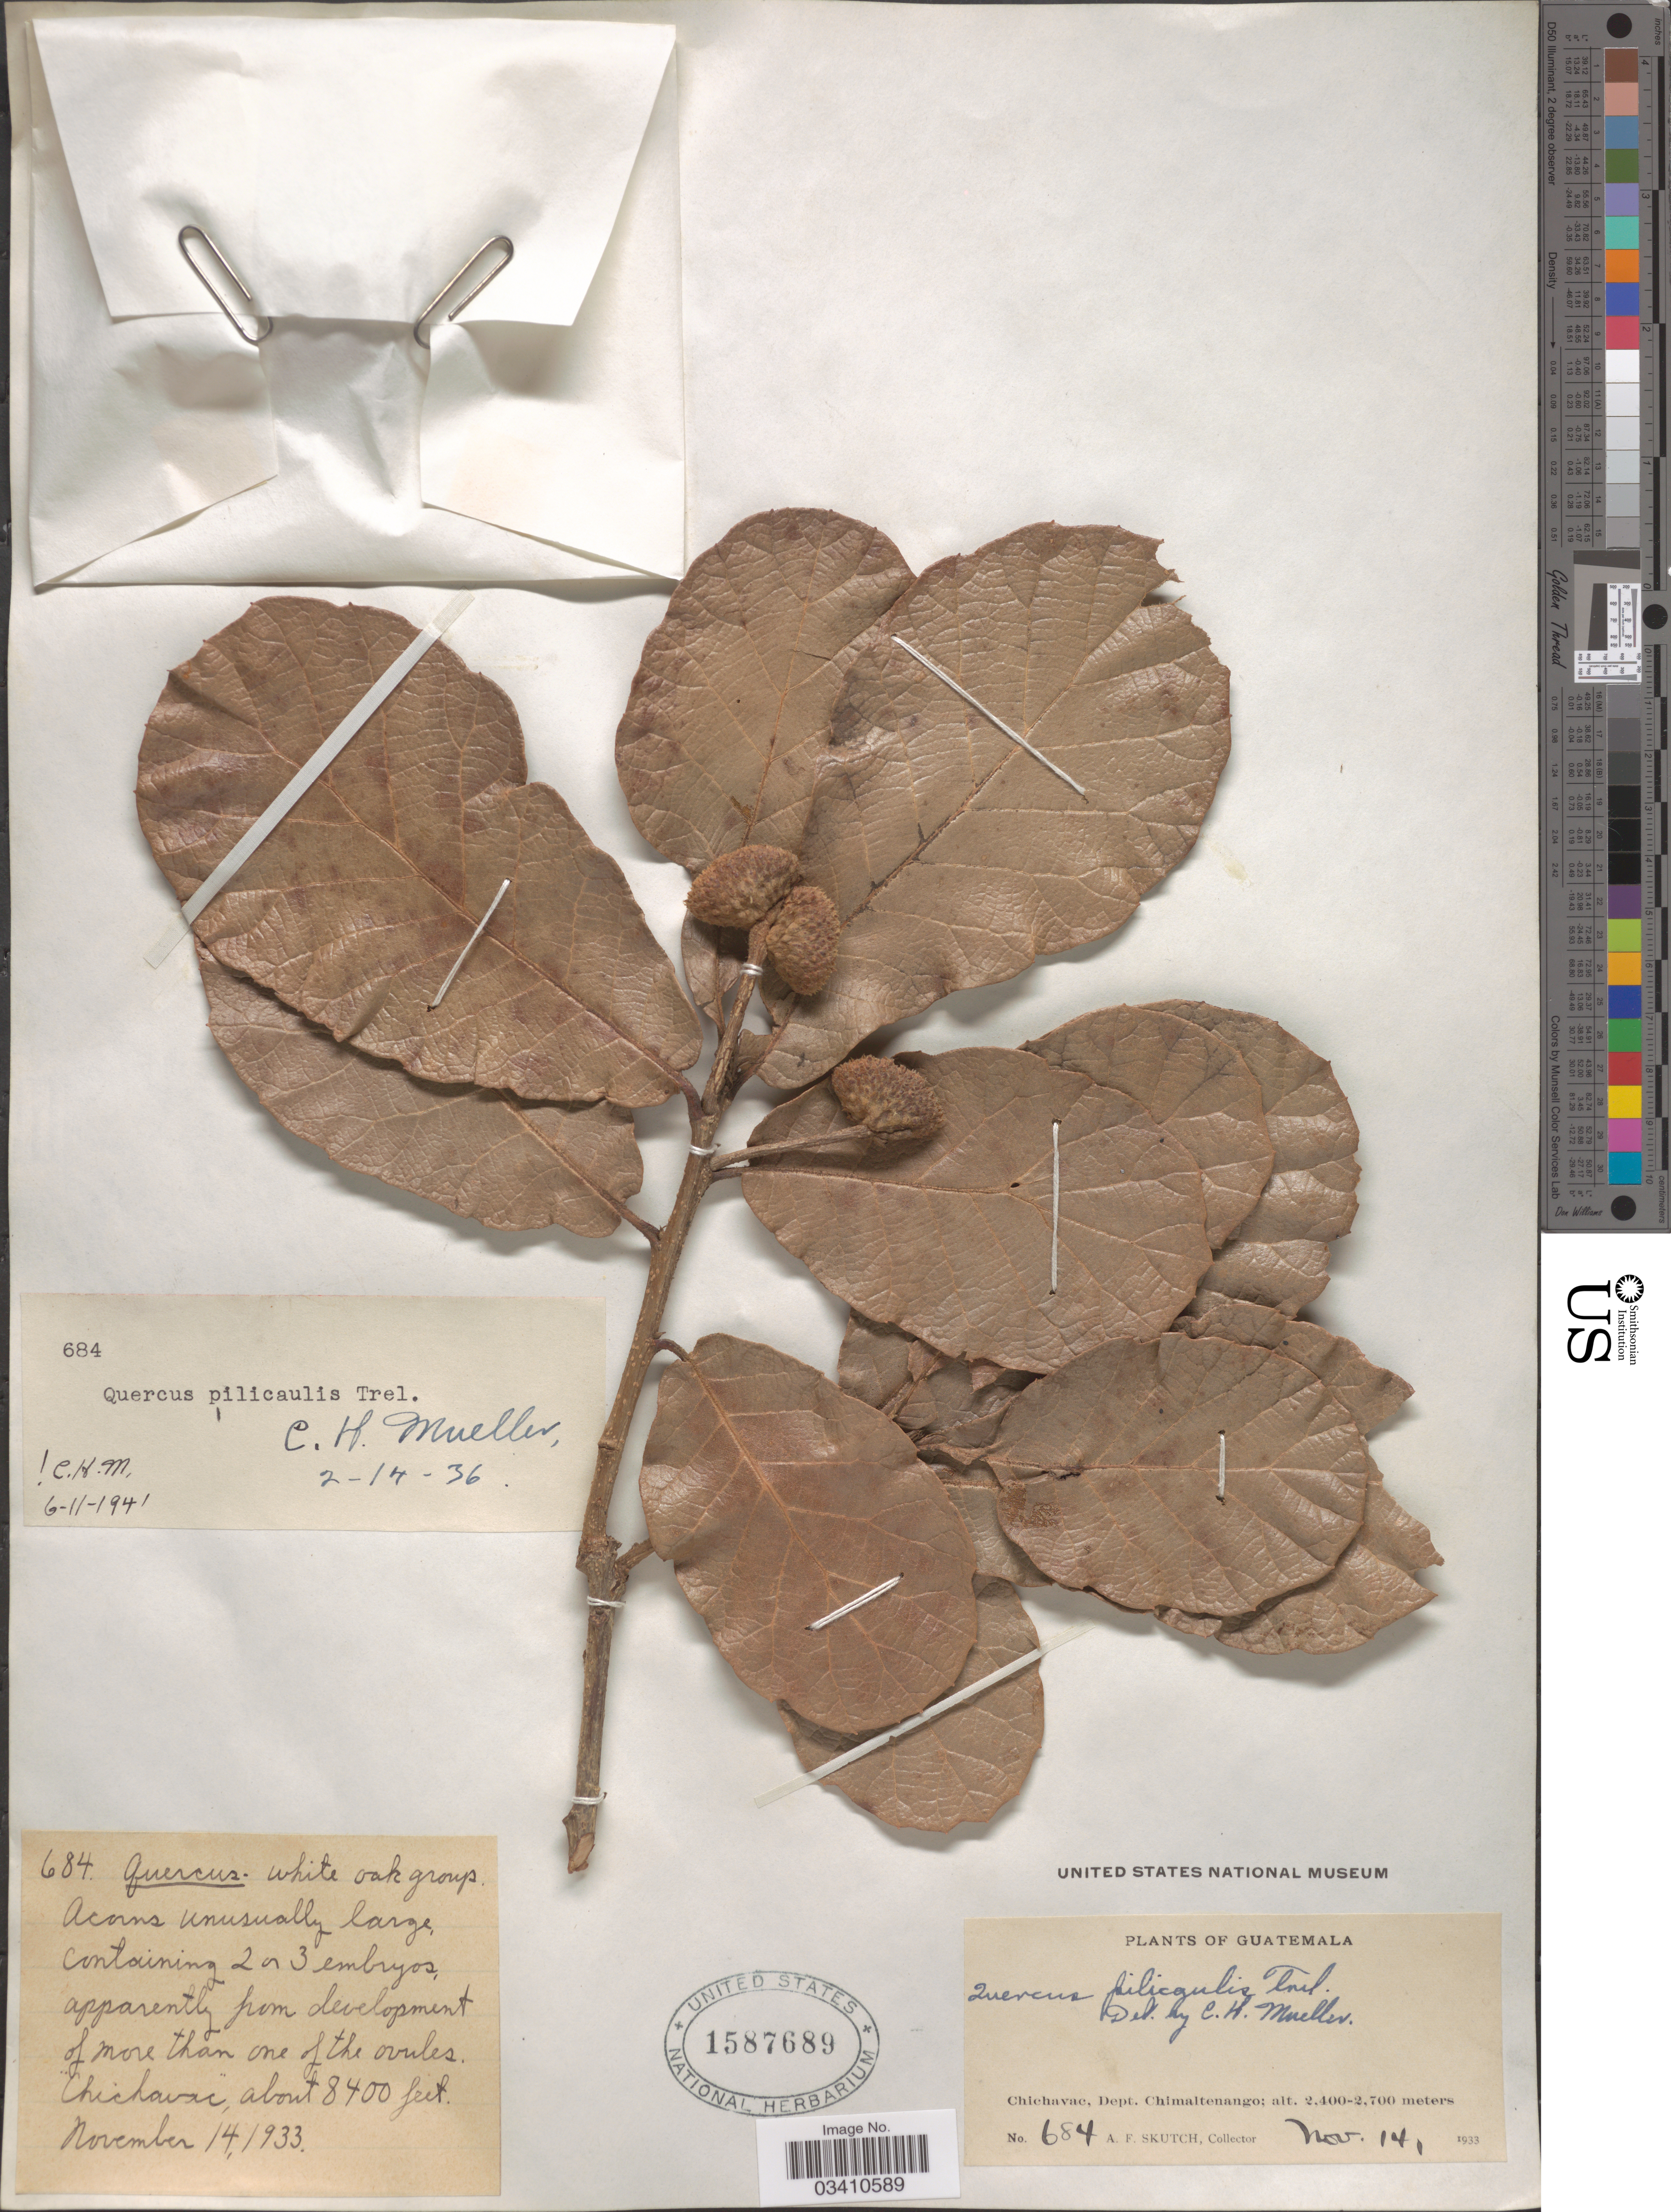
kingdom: Plantae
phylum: Tracheophyta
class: Magnoliopsida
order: Fagales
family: Fagaceae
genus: Quercus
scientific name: Quercus pilicaulis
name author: Trel.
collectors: A. F. Skutch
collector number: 684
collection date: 1933-11-14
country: Guatemala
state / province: Chimaltenango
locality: Chichavac, Dept. Chimaltenango.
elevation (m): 2560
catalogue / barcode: US 1587689